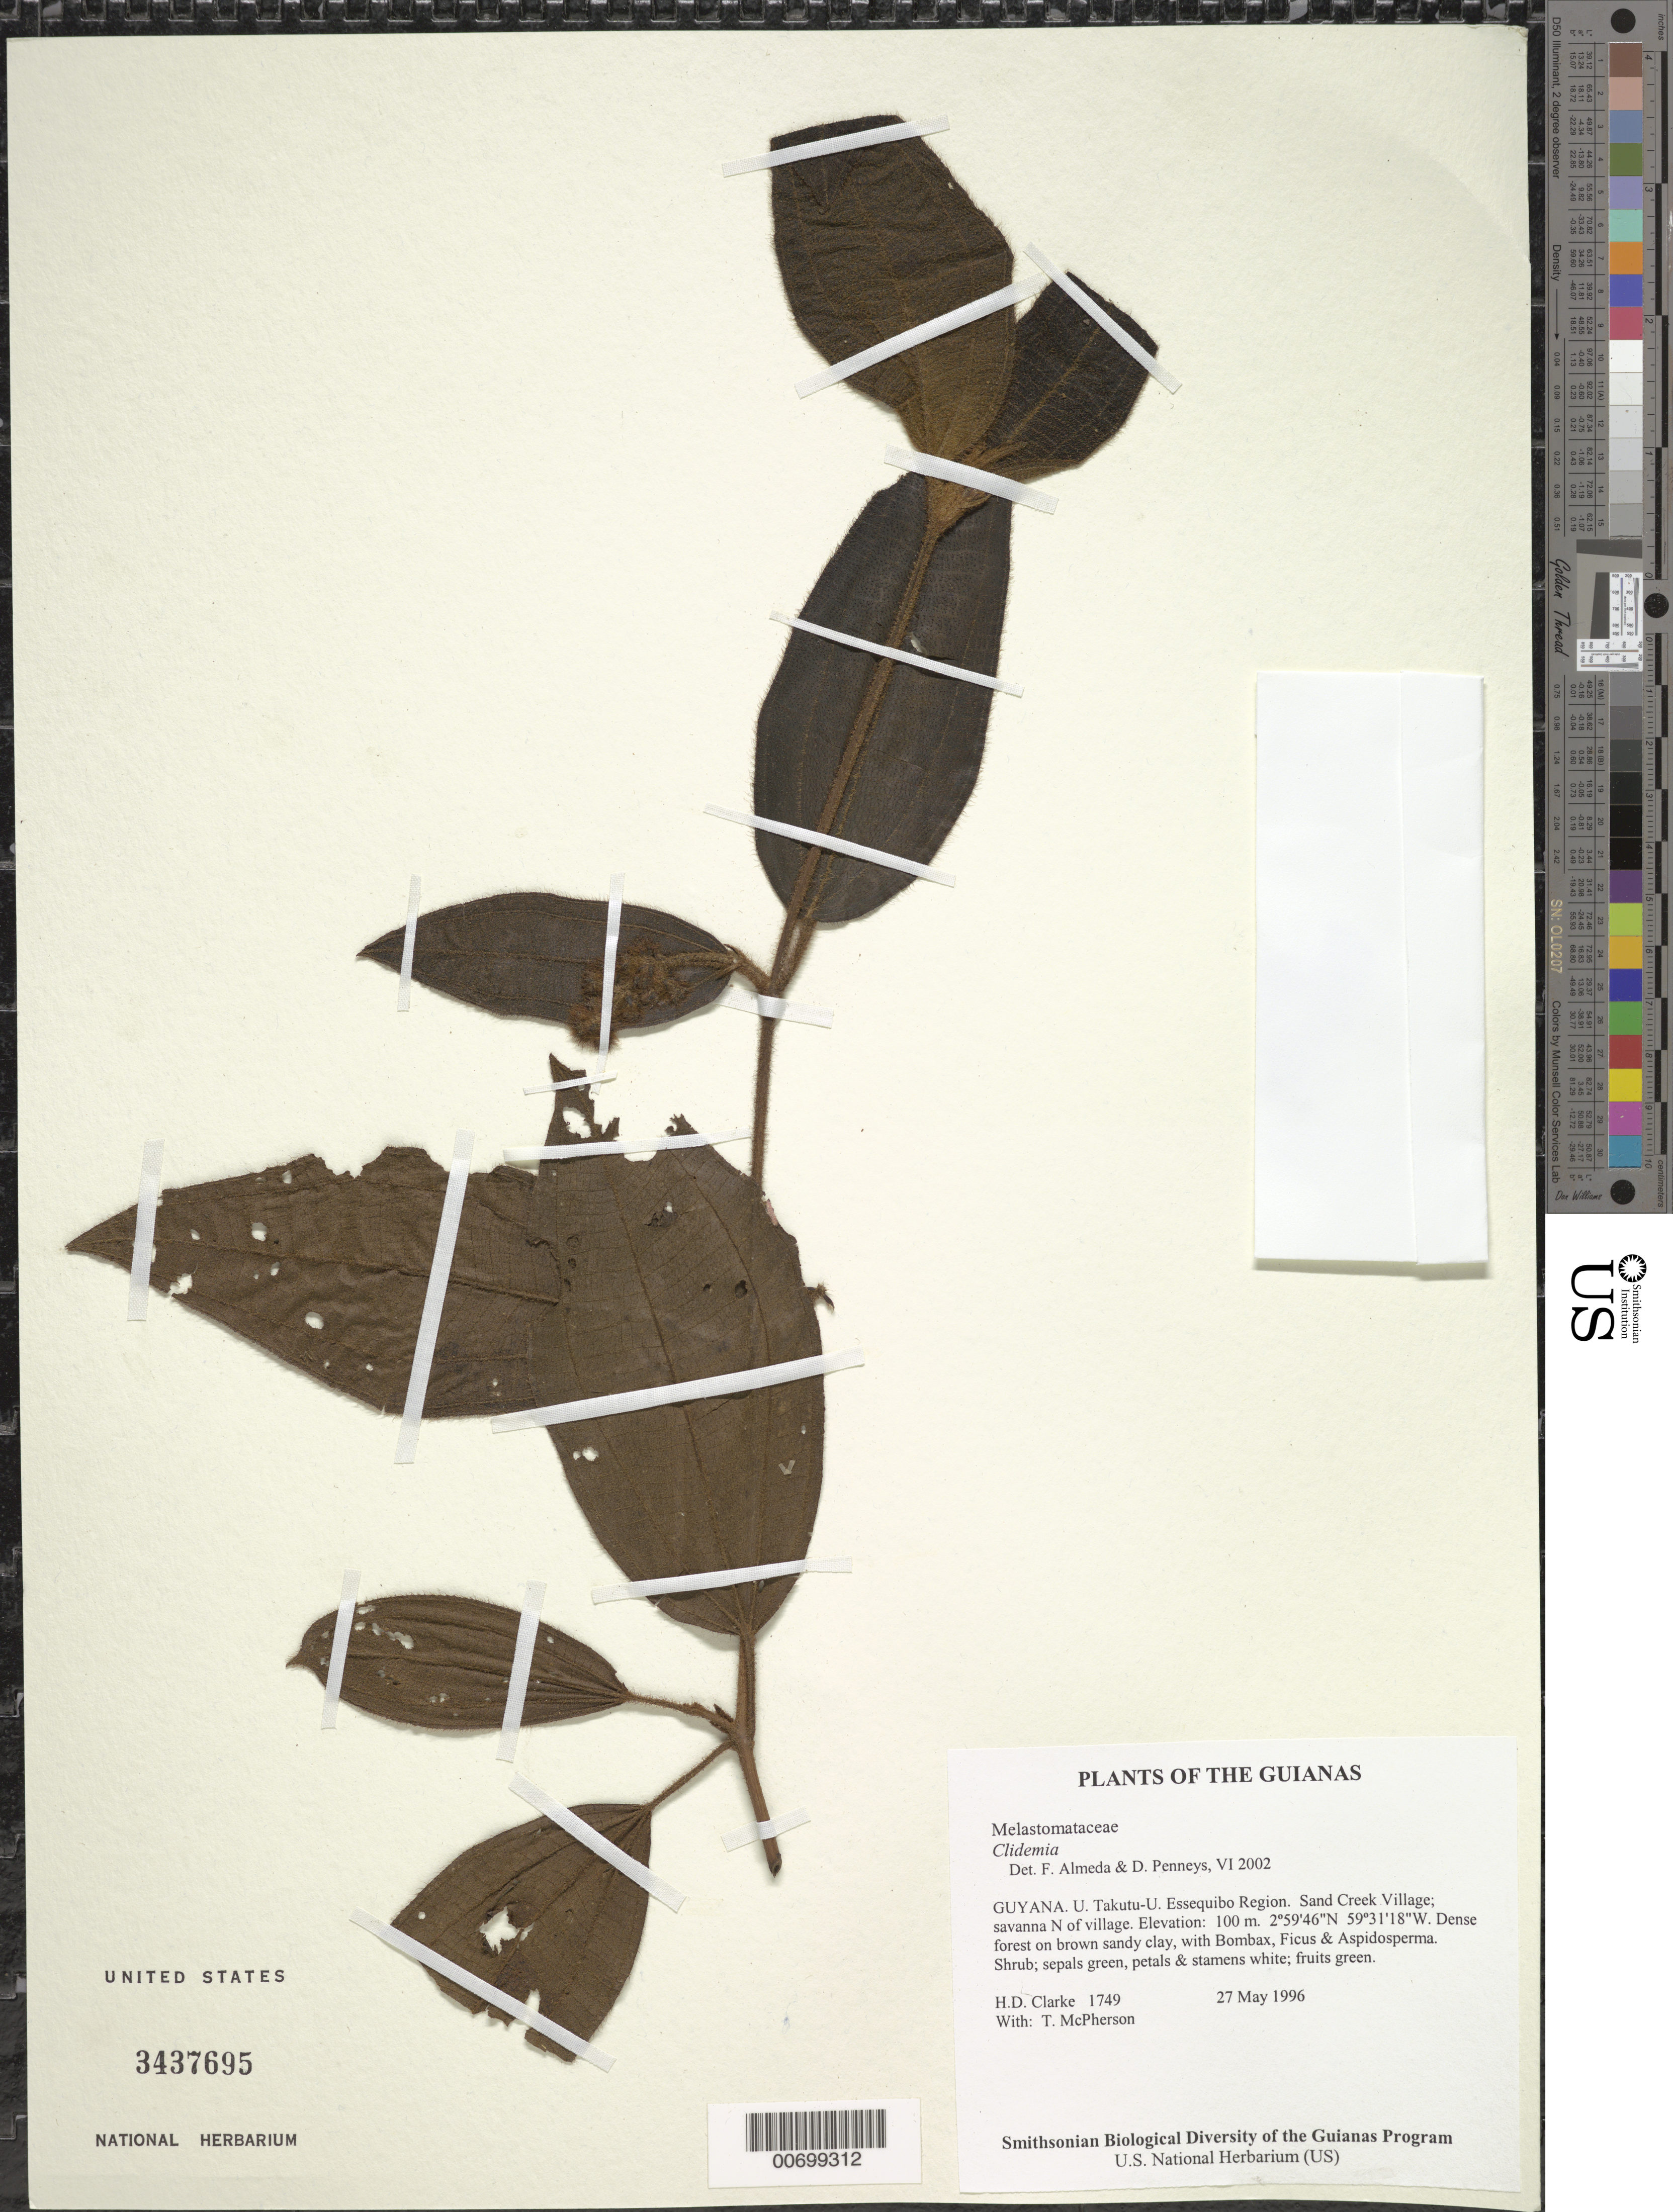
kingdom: Plantae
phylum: Tracheophyta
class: Magnoliopsida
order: Myrtales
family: Melastomataceae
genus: Miconia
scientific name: Miconia dependens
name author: (DC.) Judd & Maguire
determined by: Ferreira-Alves, R.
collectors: H. D. Clarke & T. McPherson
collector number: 1749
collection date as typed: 27 May 1996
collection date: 1996-05-27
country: Guyana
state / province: U. Takutu-U. Essequibo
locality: Sand Creek Village; savanna N of village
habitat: Dense forest on brown sandy clay, with Bombacaceae, Ficus & Aspidosperma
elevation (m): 100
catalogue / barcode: US 3437695